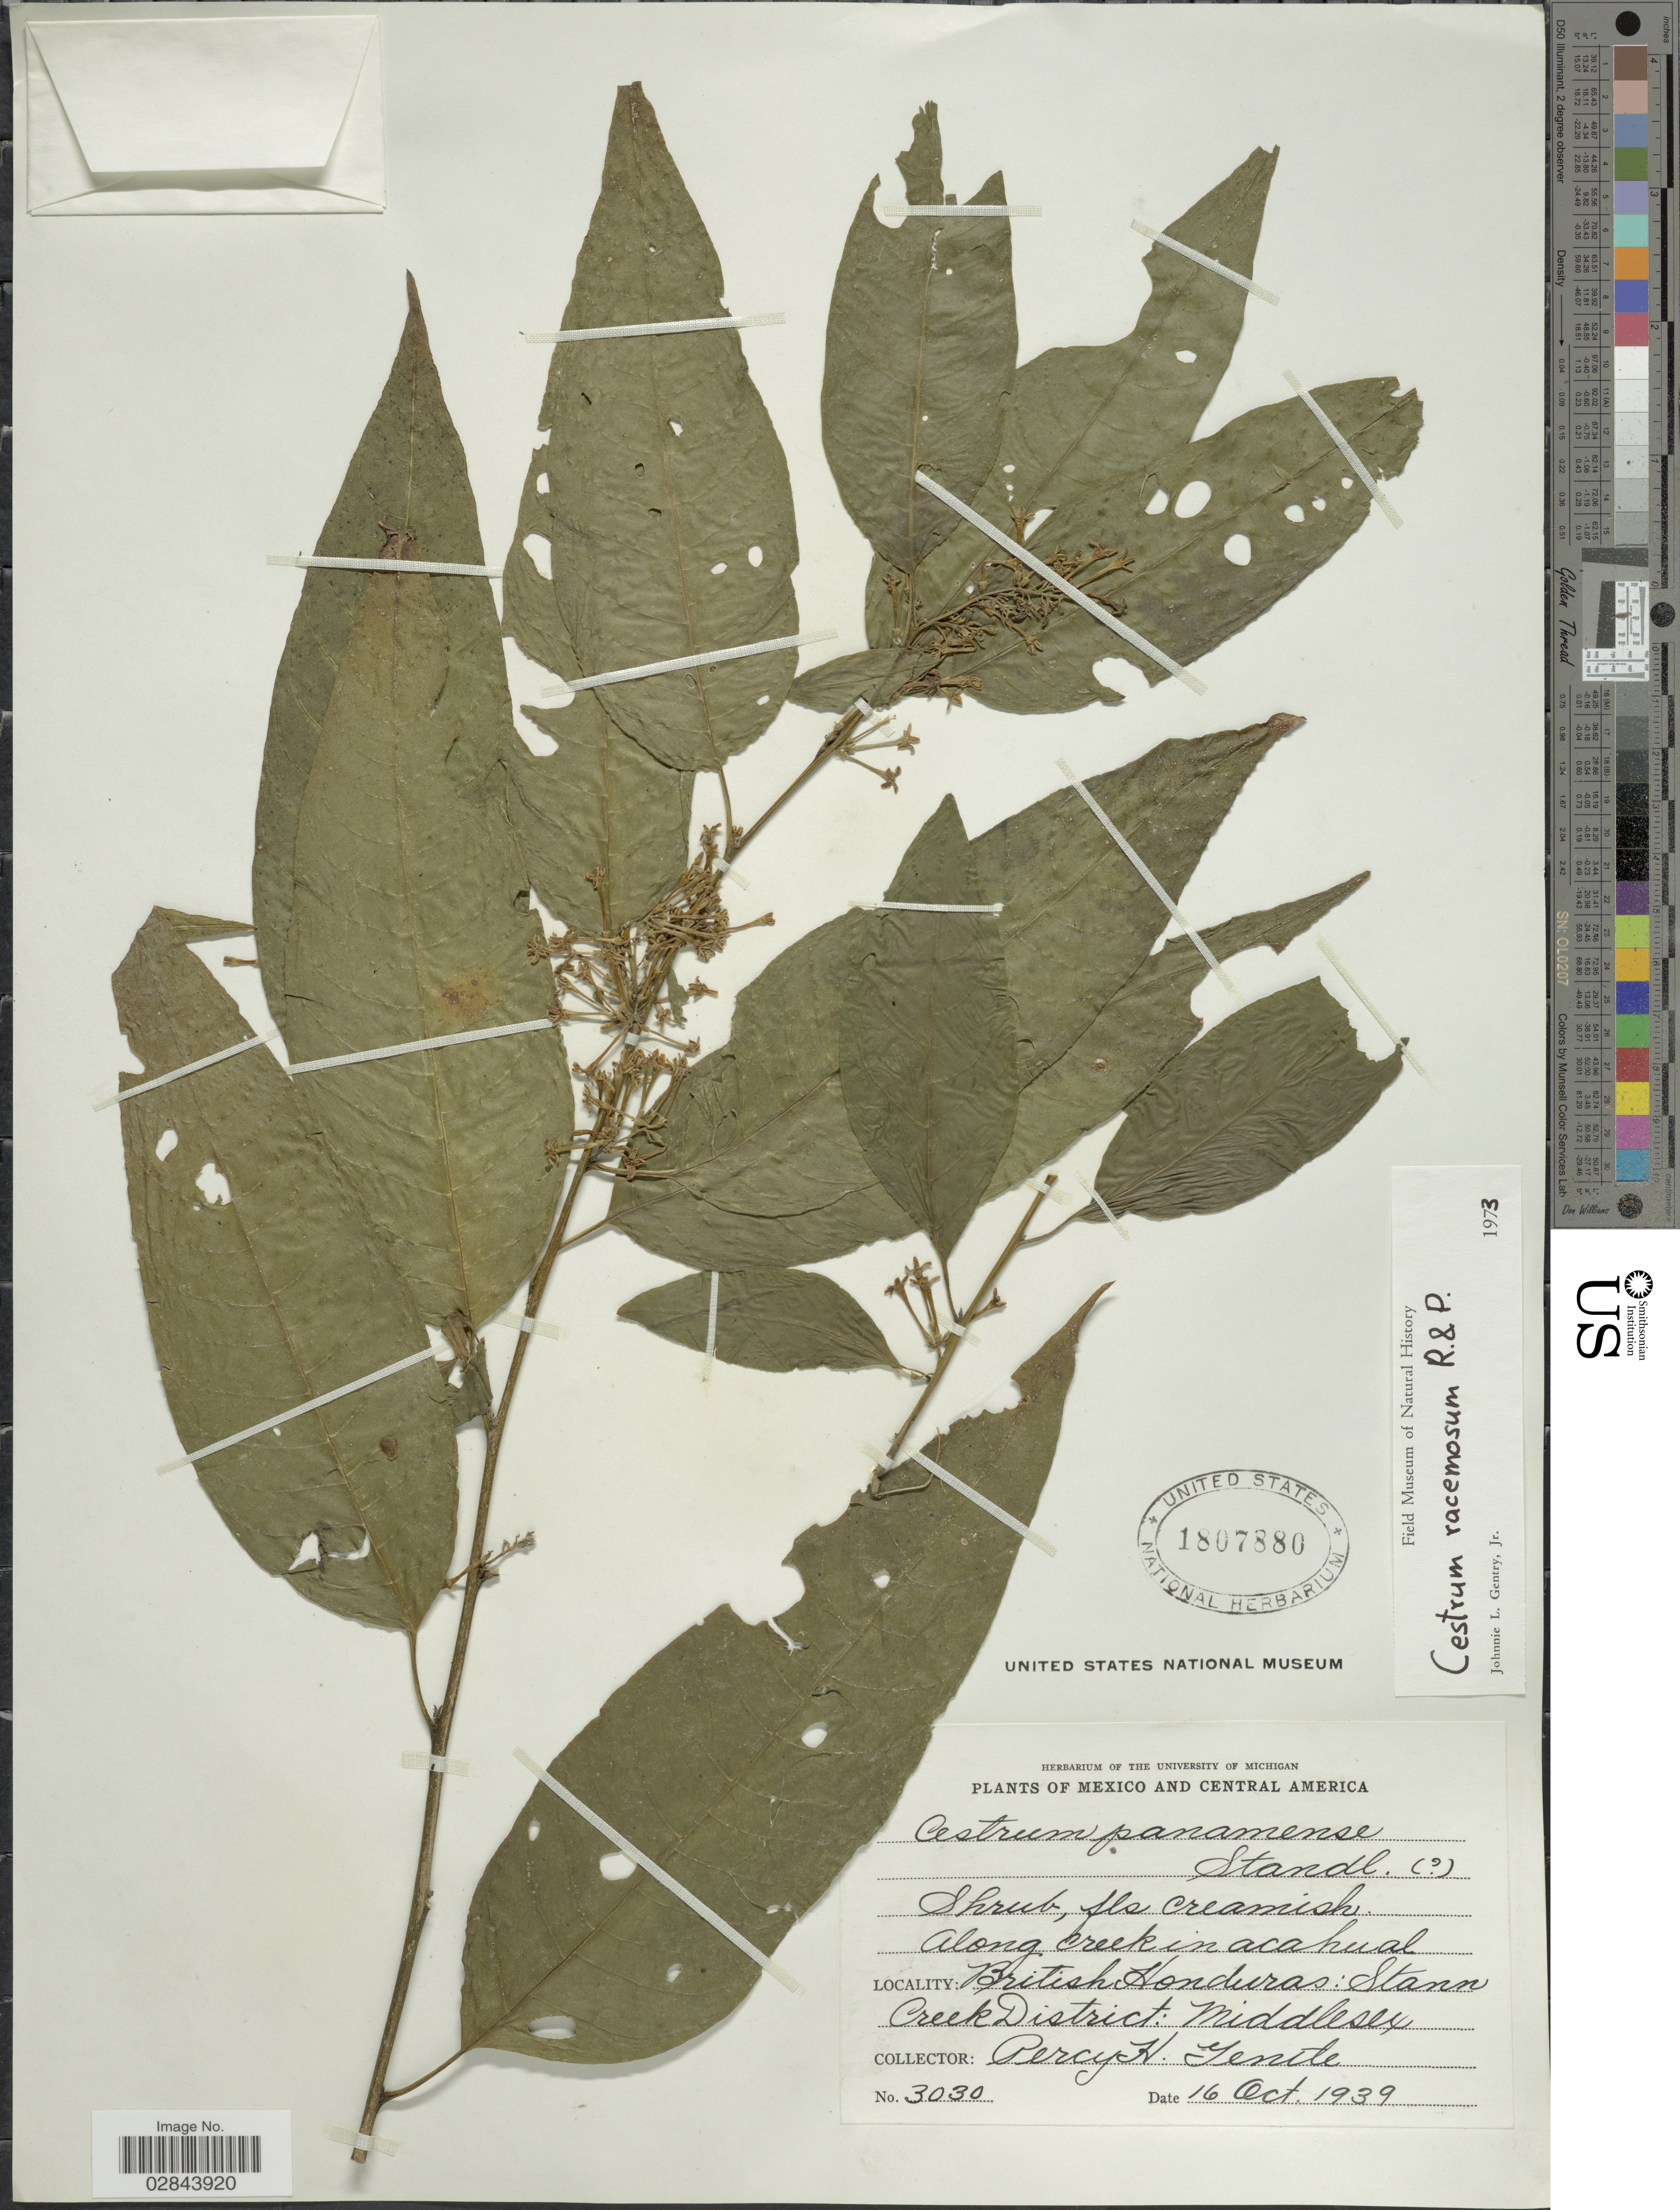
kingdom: Plantae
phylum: Tracheophyta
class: Magnoliopsida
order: Solanales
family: Solanaceae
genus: Cestrum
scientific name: Cestrum racemosum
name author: Ruiz & Pav.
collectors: P. H. Gentle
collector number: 3030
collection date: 1939-10-16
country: Belize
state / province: Stann Creek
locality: British Honduras: Stann Creek District: Middlesex.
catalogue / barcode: US 1807880